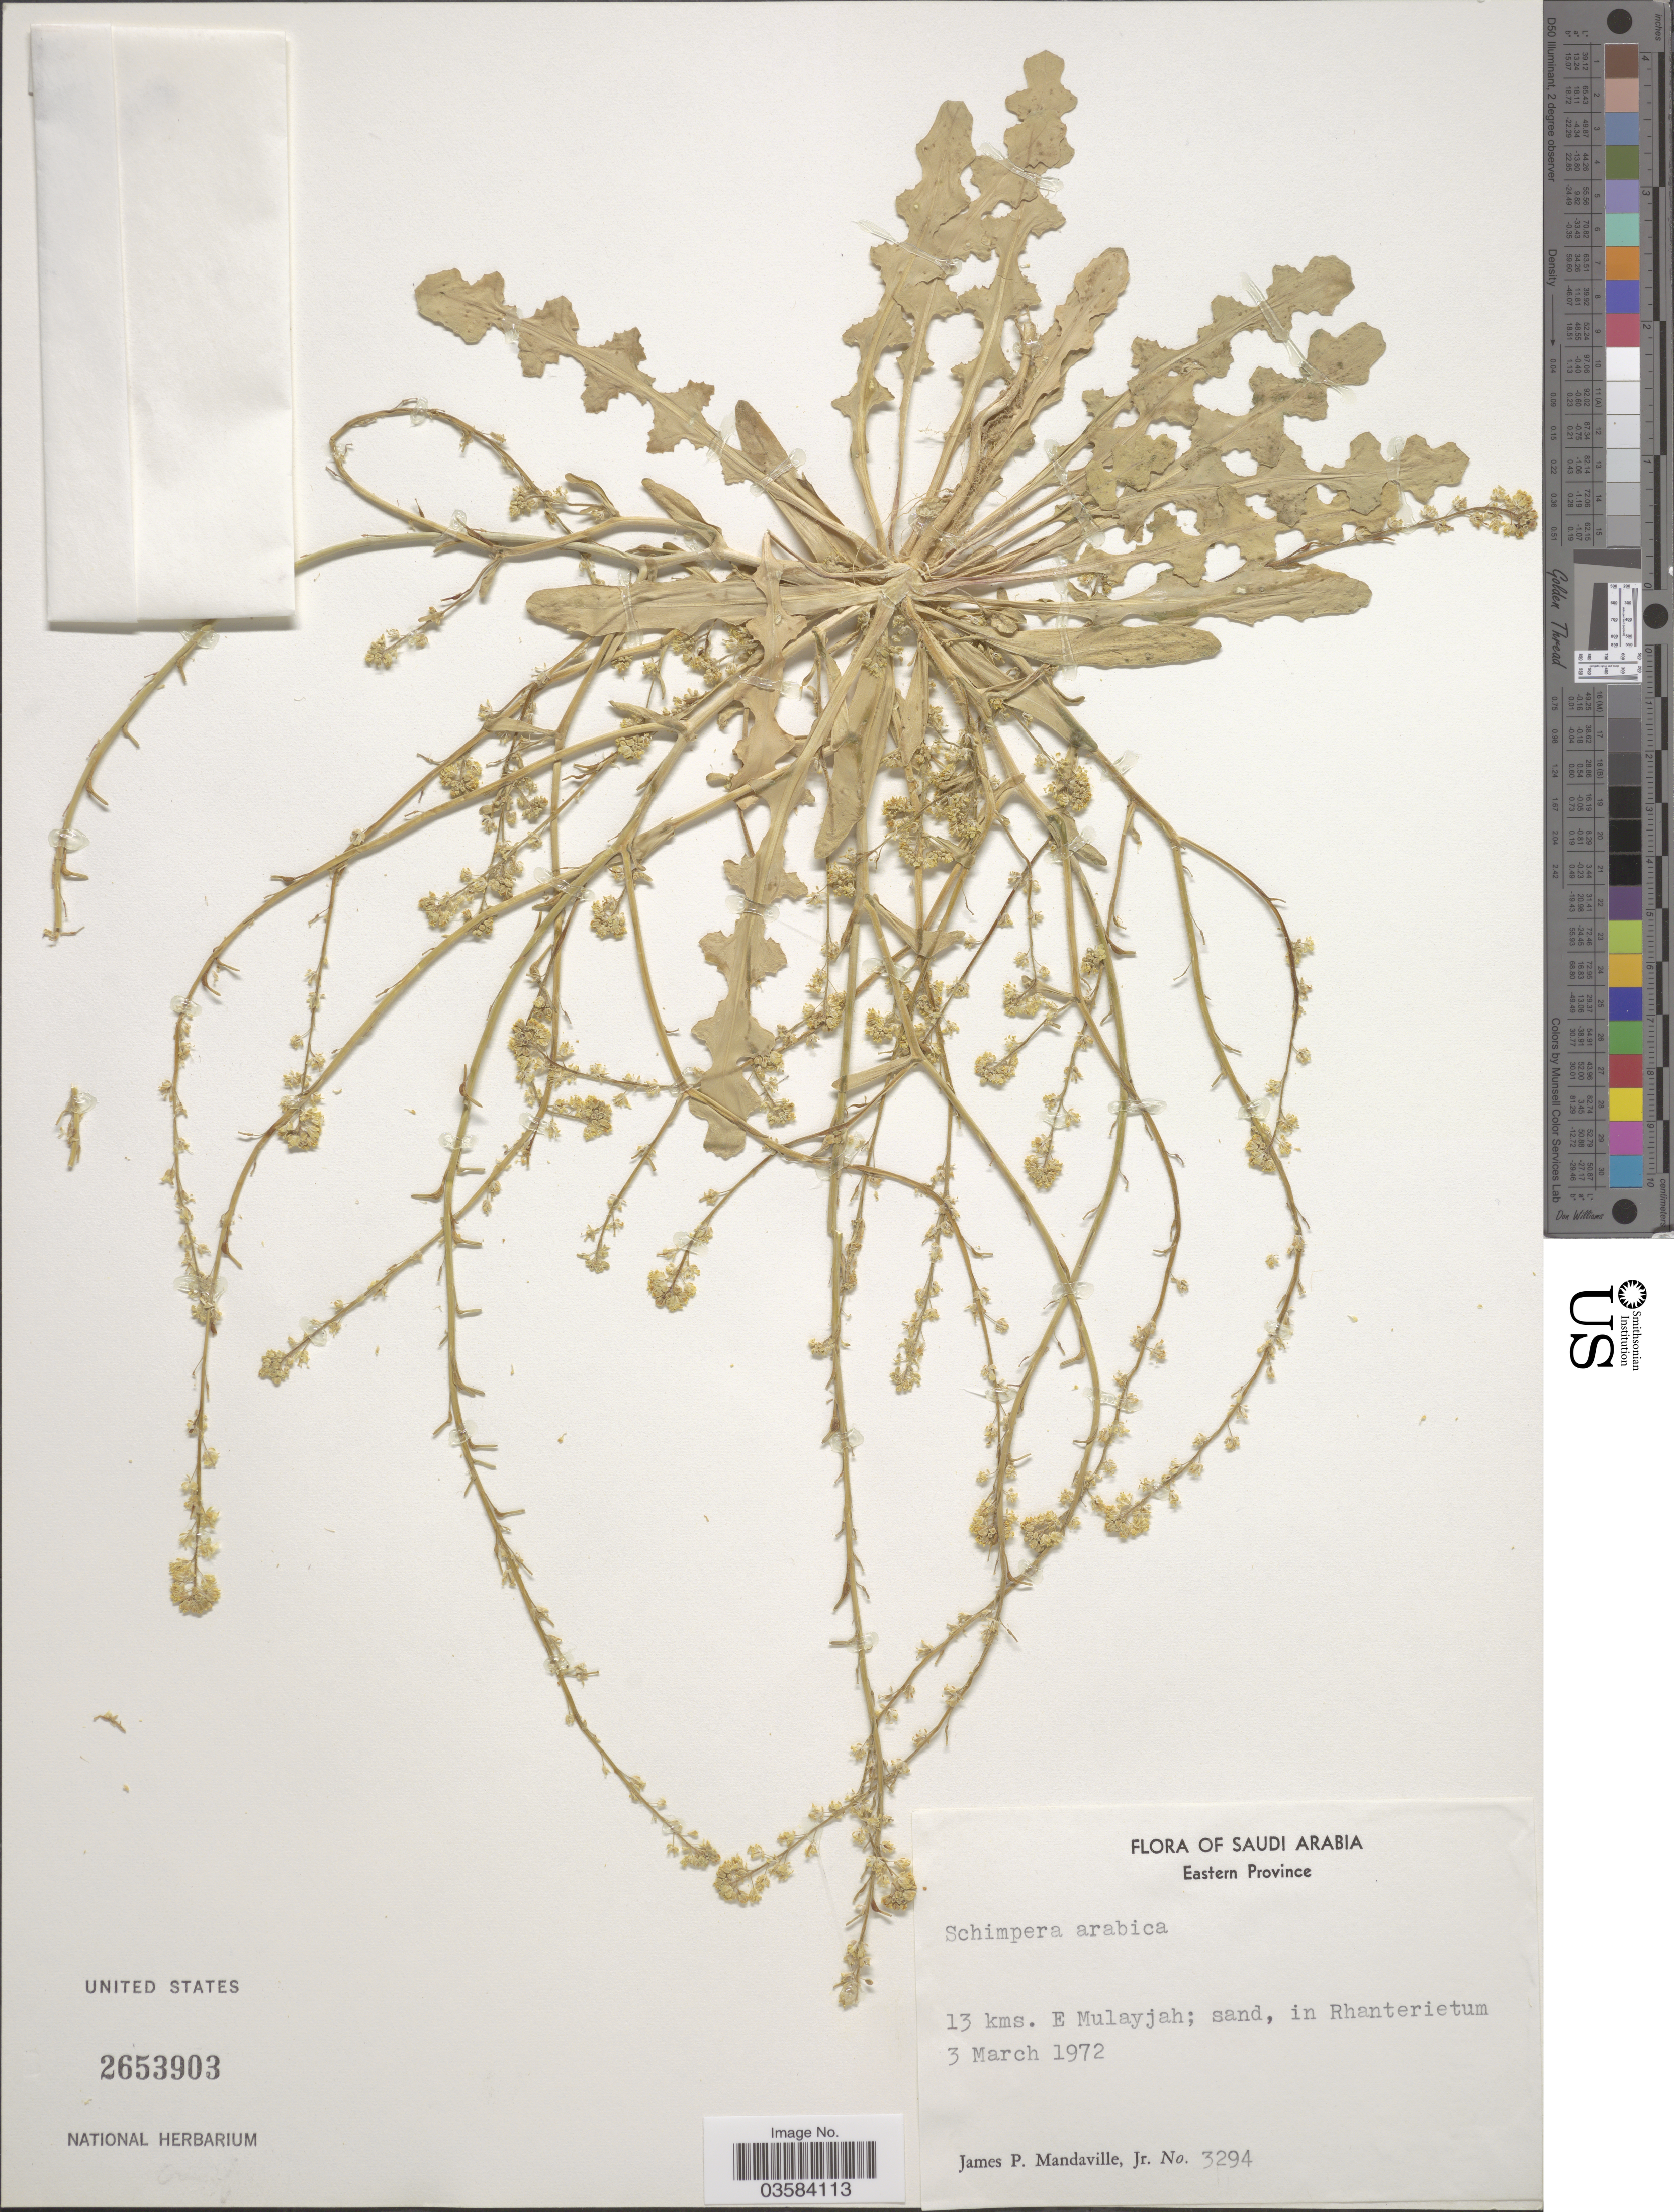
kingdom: Plantae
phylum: Tracheophyta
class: Magnoliopsida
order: Brassicales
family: Brassicaceae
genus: Schimpera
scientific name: Schimpera arabica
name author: Hochst. & Steud.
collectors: J. Mandaville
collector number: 3294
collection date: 1972-03-03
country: Saudi Arabia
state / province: Ash Sharqiyah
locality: Eastern Province. 13 kms. E Mulayjah; sand, in Rhanterietum.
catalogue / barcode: US 2653903